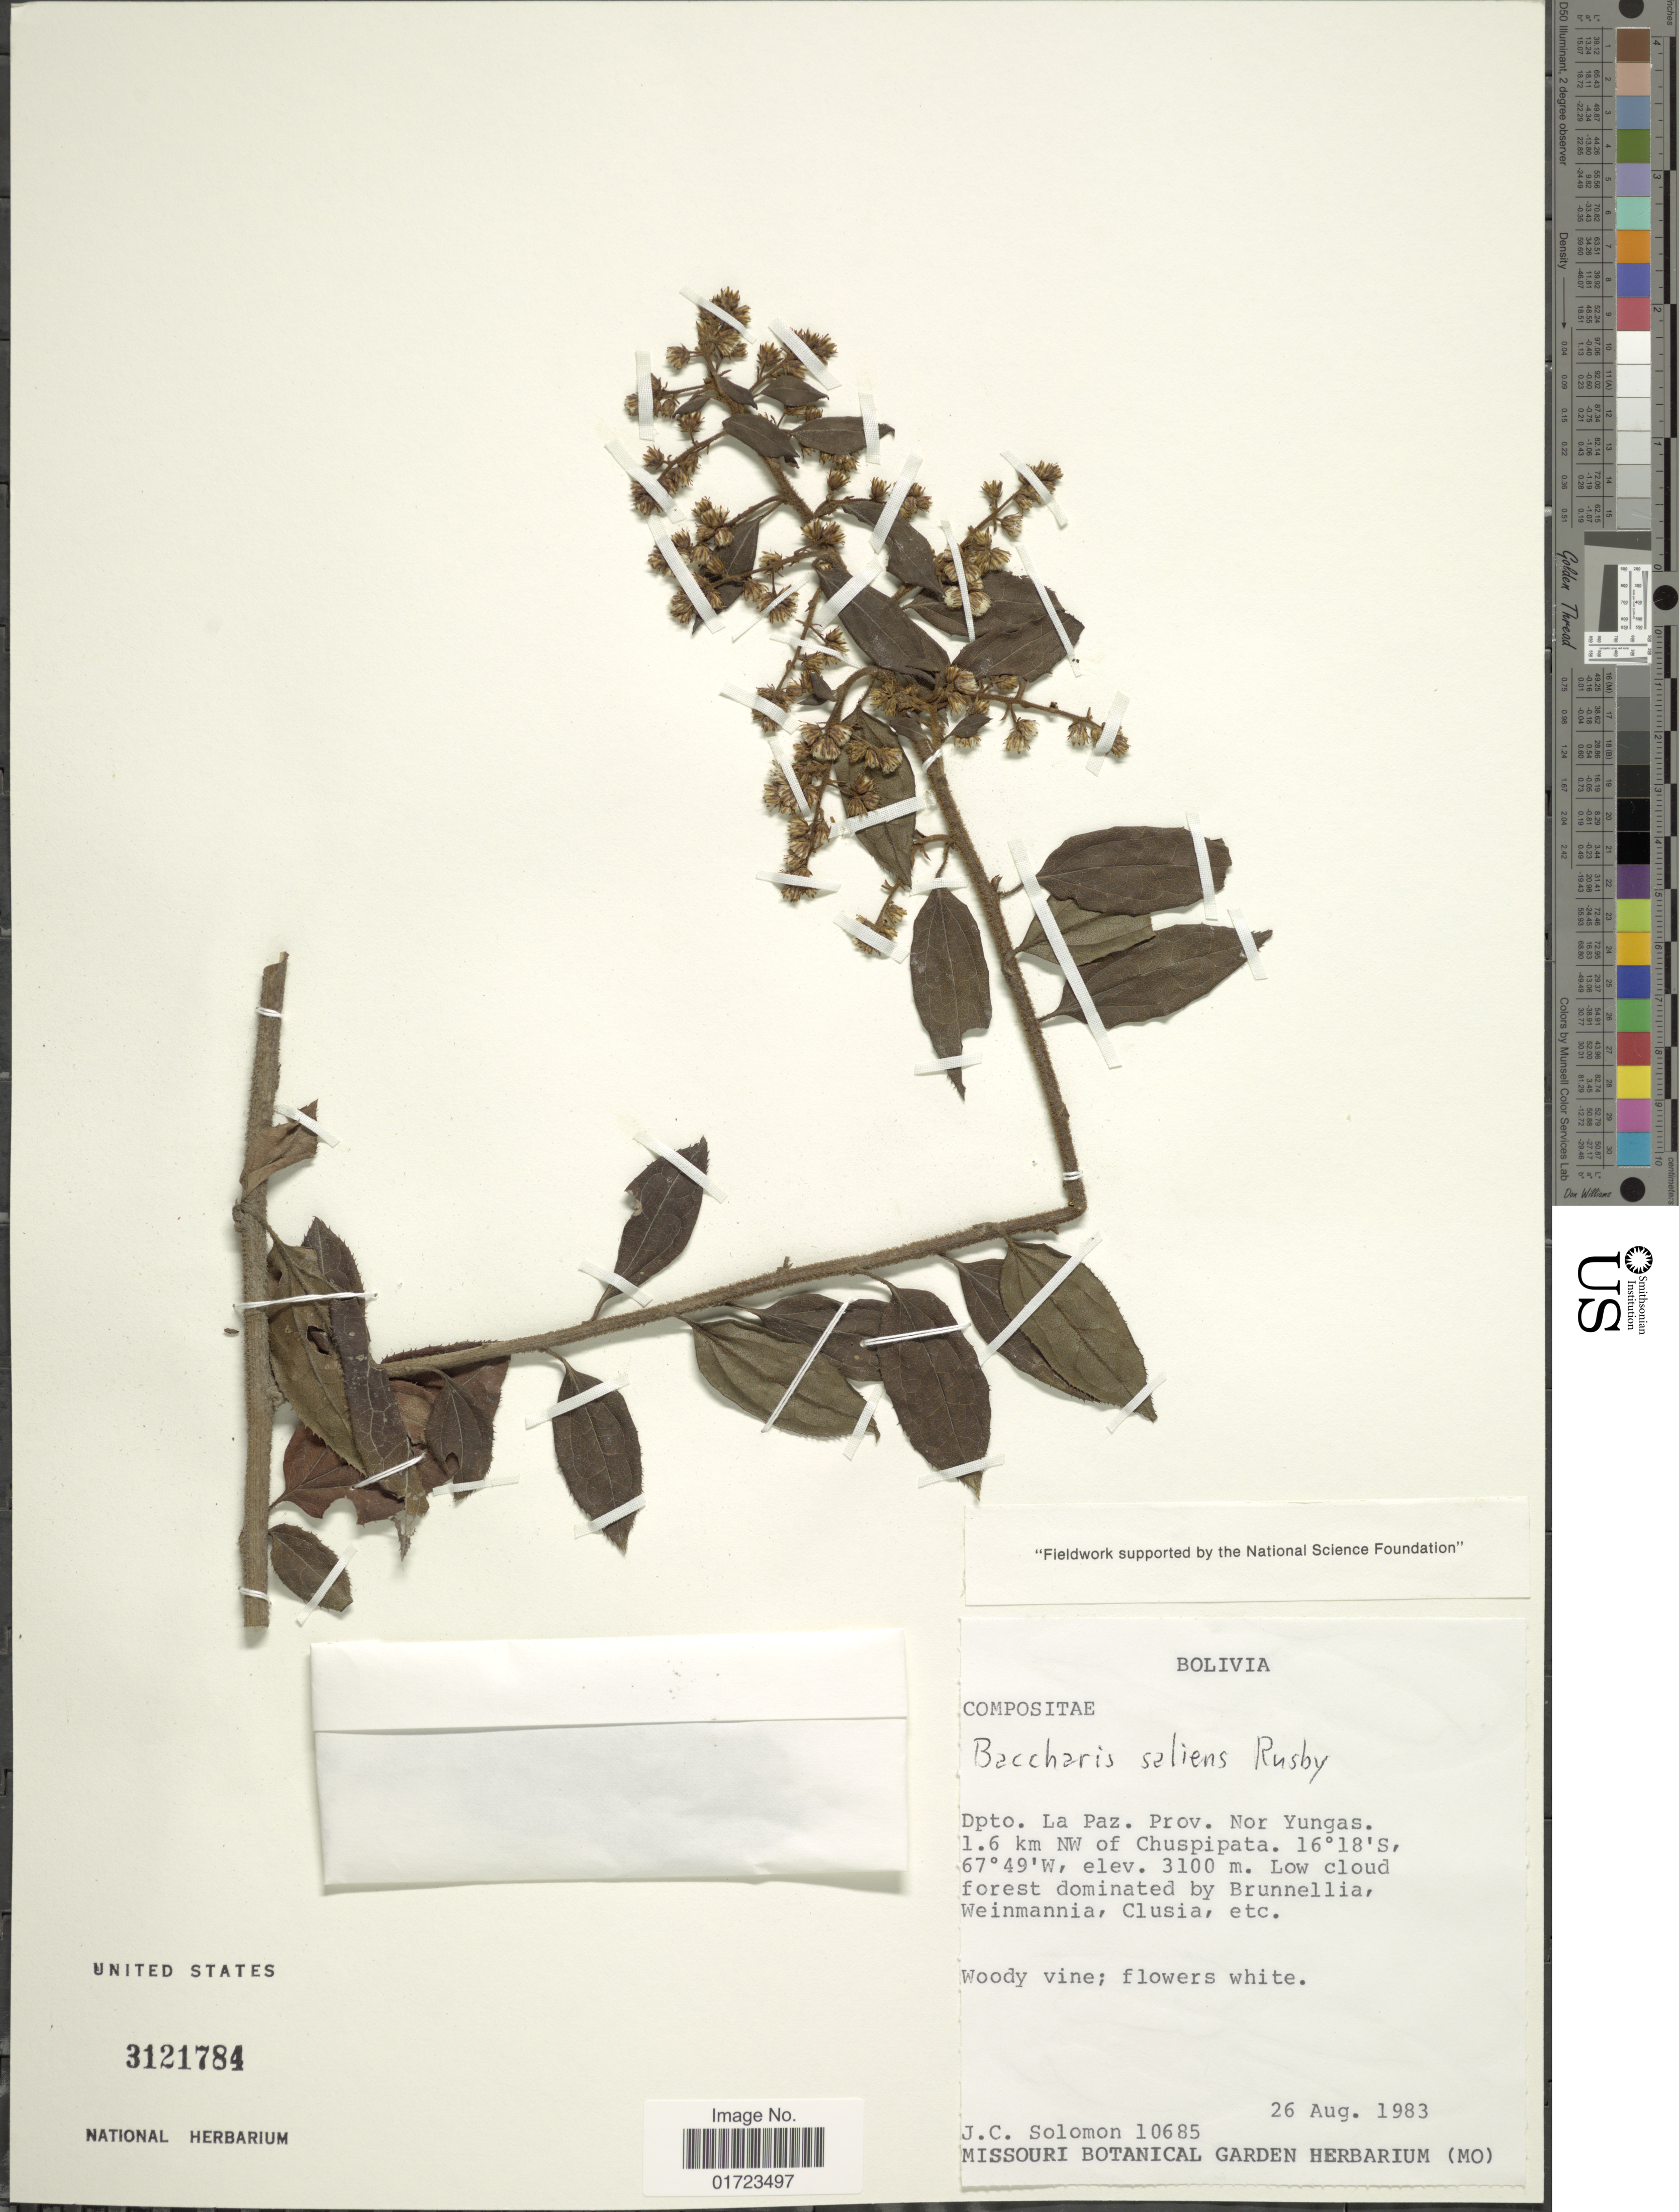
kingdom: Plantae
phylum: Tracheophyta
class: Magnoliopsida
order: Asterales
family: Asteraceae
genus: Baccharis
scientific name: Baccharis saliens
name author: Rusby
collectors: J. C. Solomon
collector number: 10685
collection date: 1983-08-26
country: Bolivia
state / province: La Paz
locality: Dpto. La Paz. Prov. Nor Yungas. 1.6 km NW of Chuspipata.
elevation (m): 3100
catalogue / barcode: US 3121784